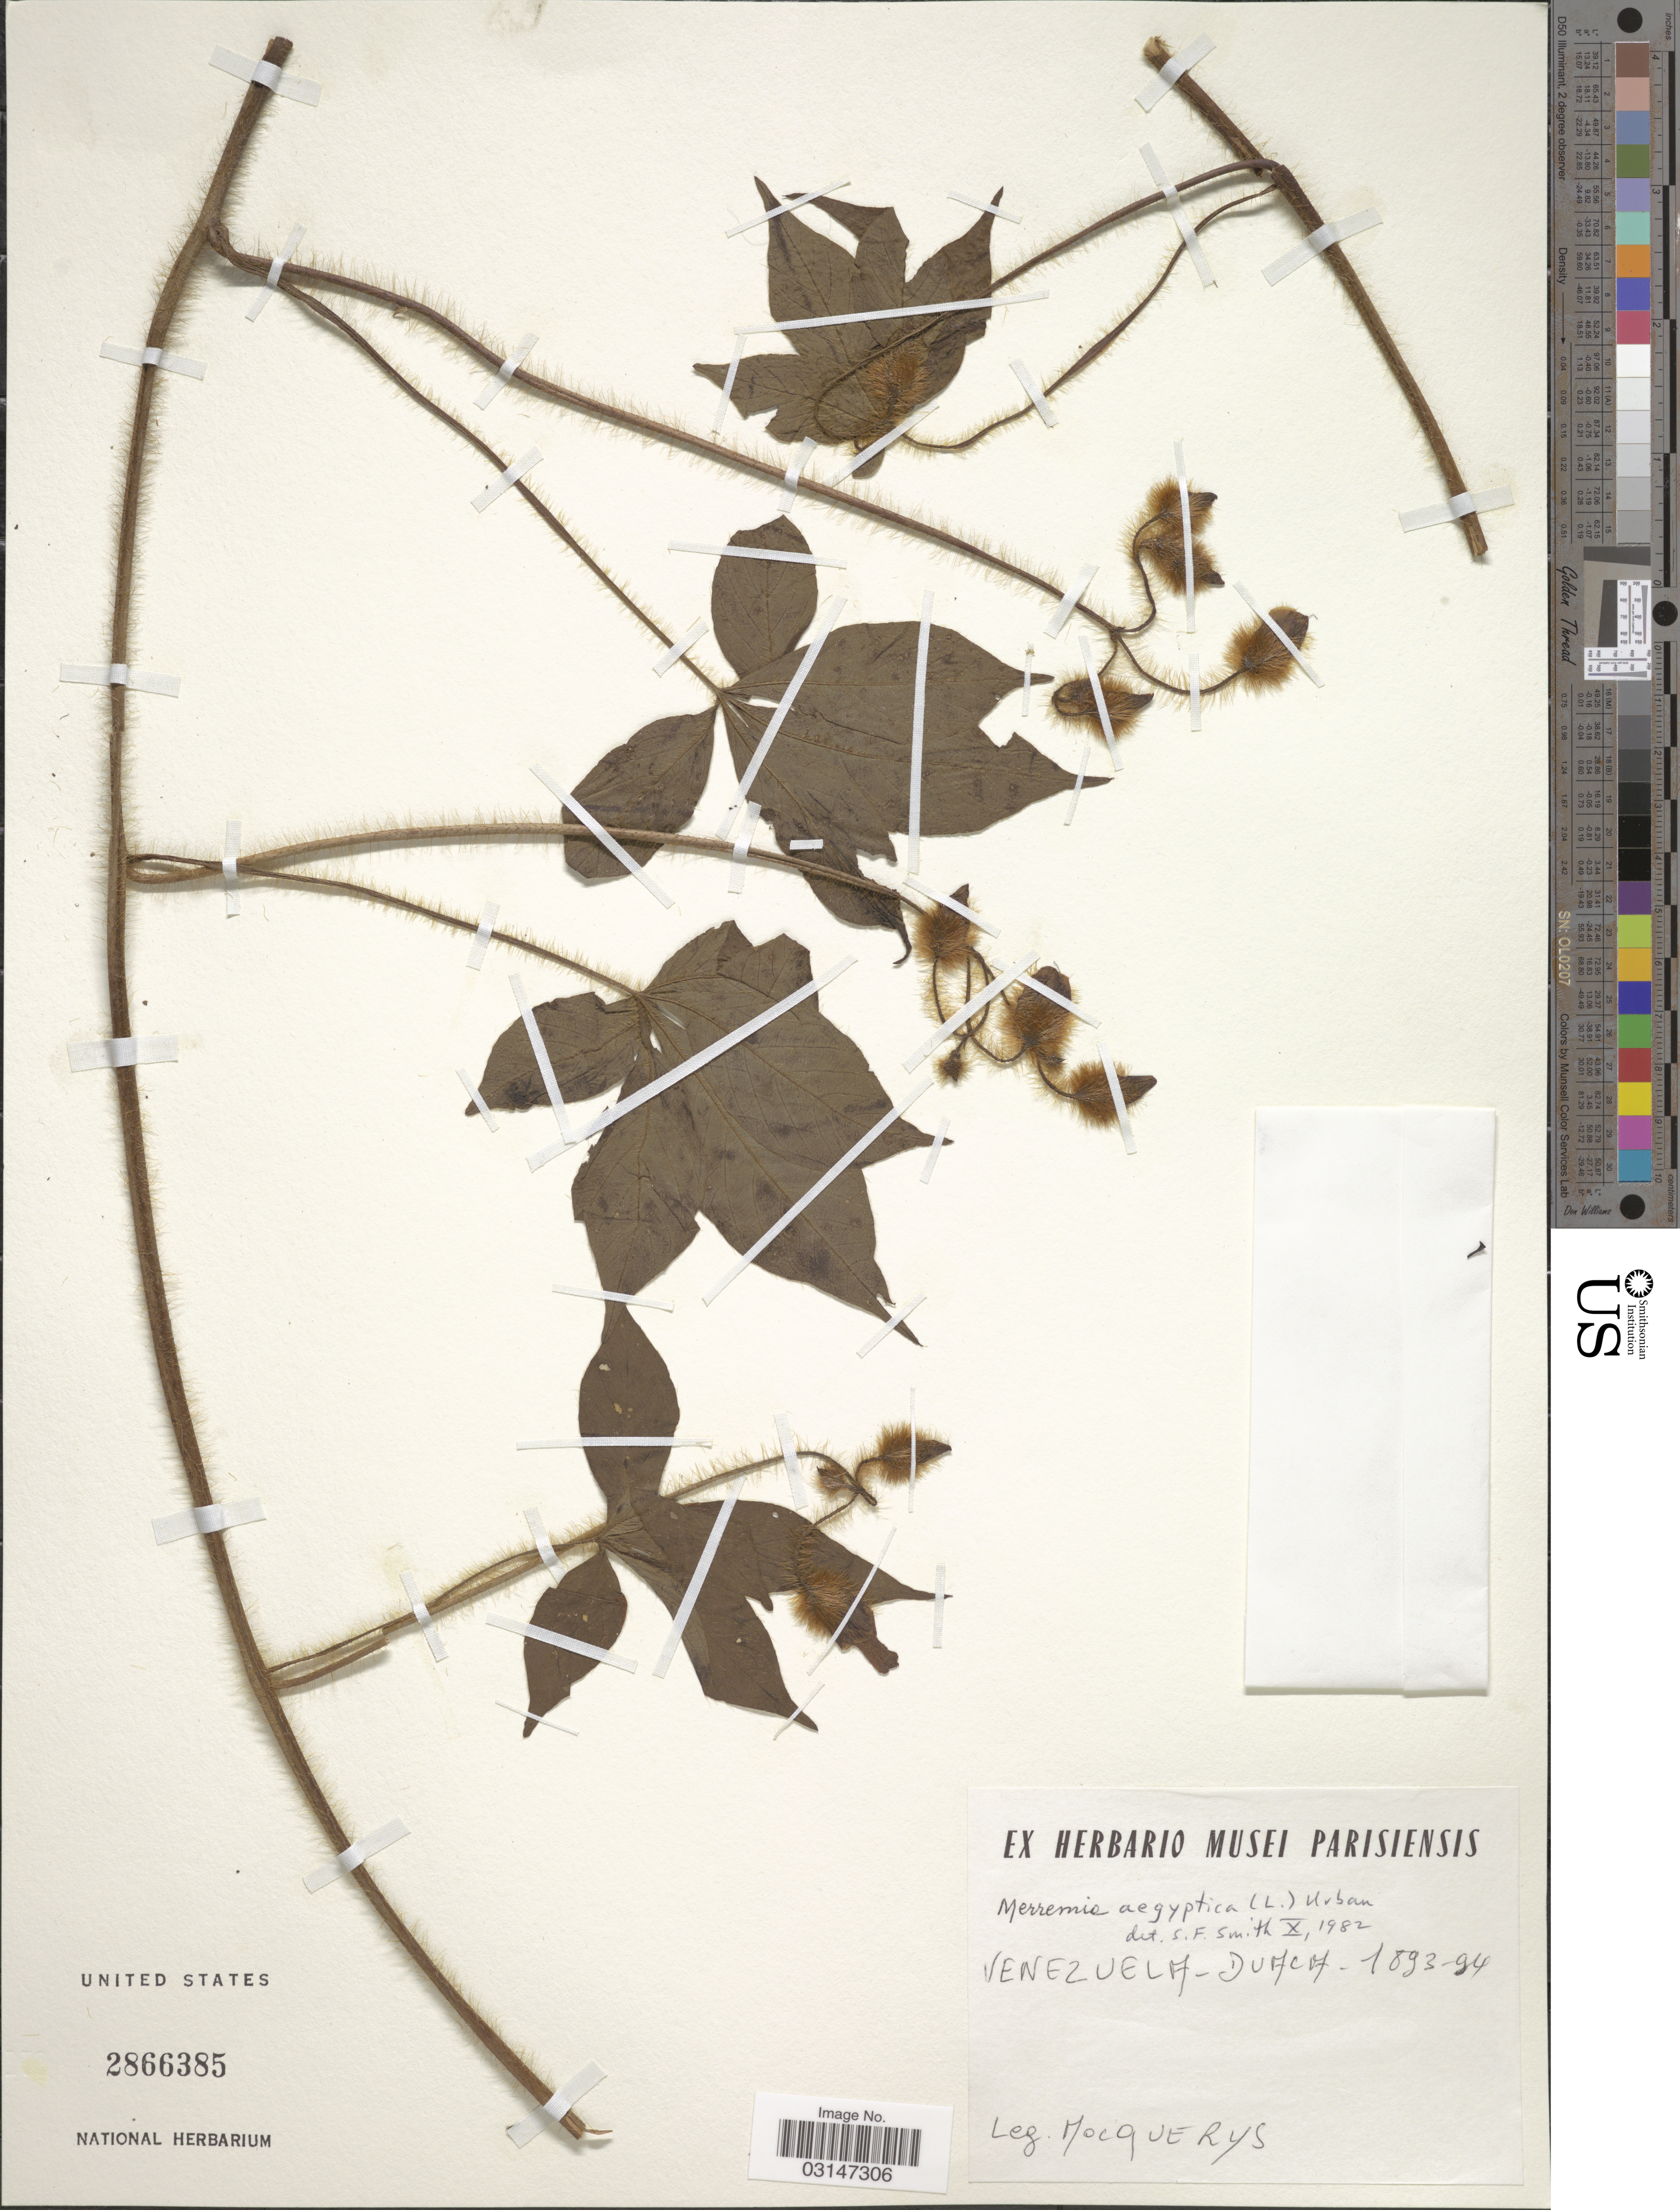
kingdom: Plantae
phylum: Tracheophyta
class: Magnoliopsida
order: Solanales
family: Convolvulaceae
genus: Merremia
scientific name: Merremia aegyptia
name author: (L.) Urb.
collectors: A. Mocquerys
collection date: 1893/1894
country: Venezuela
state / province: Lara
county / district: Crespo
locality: Duaca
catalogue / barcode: US 2866385